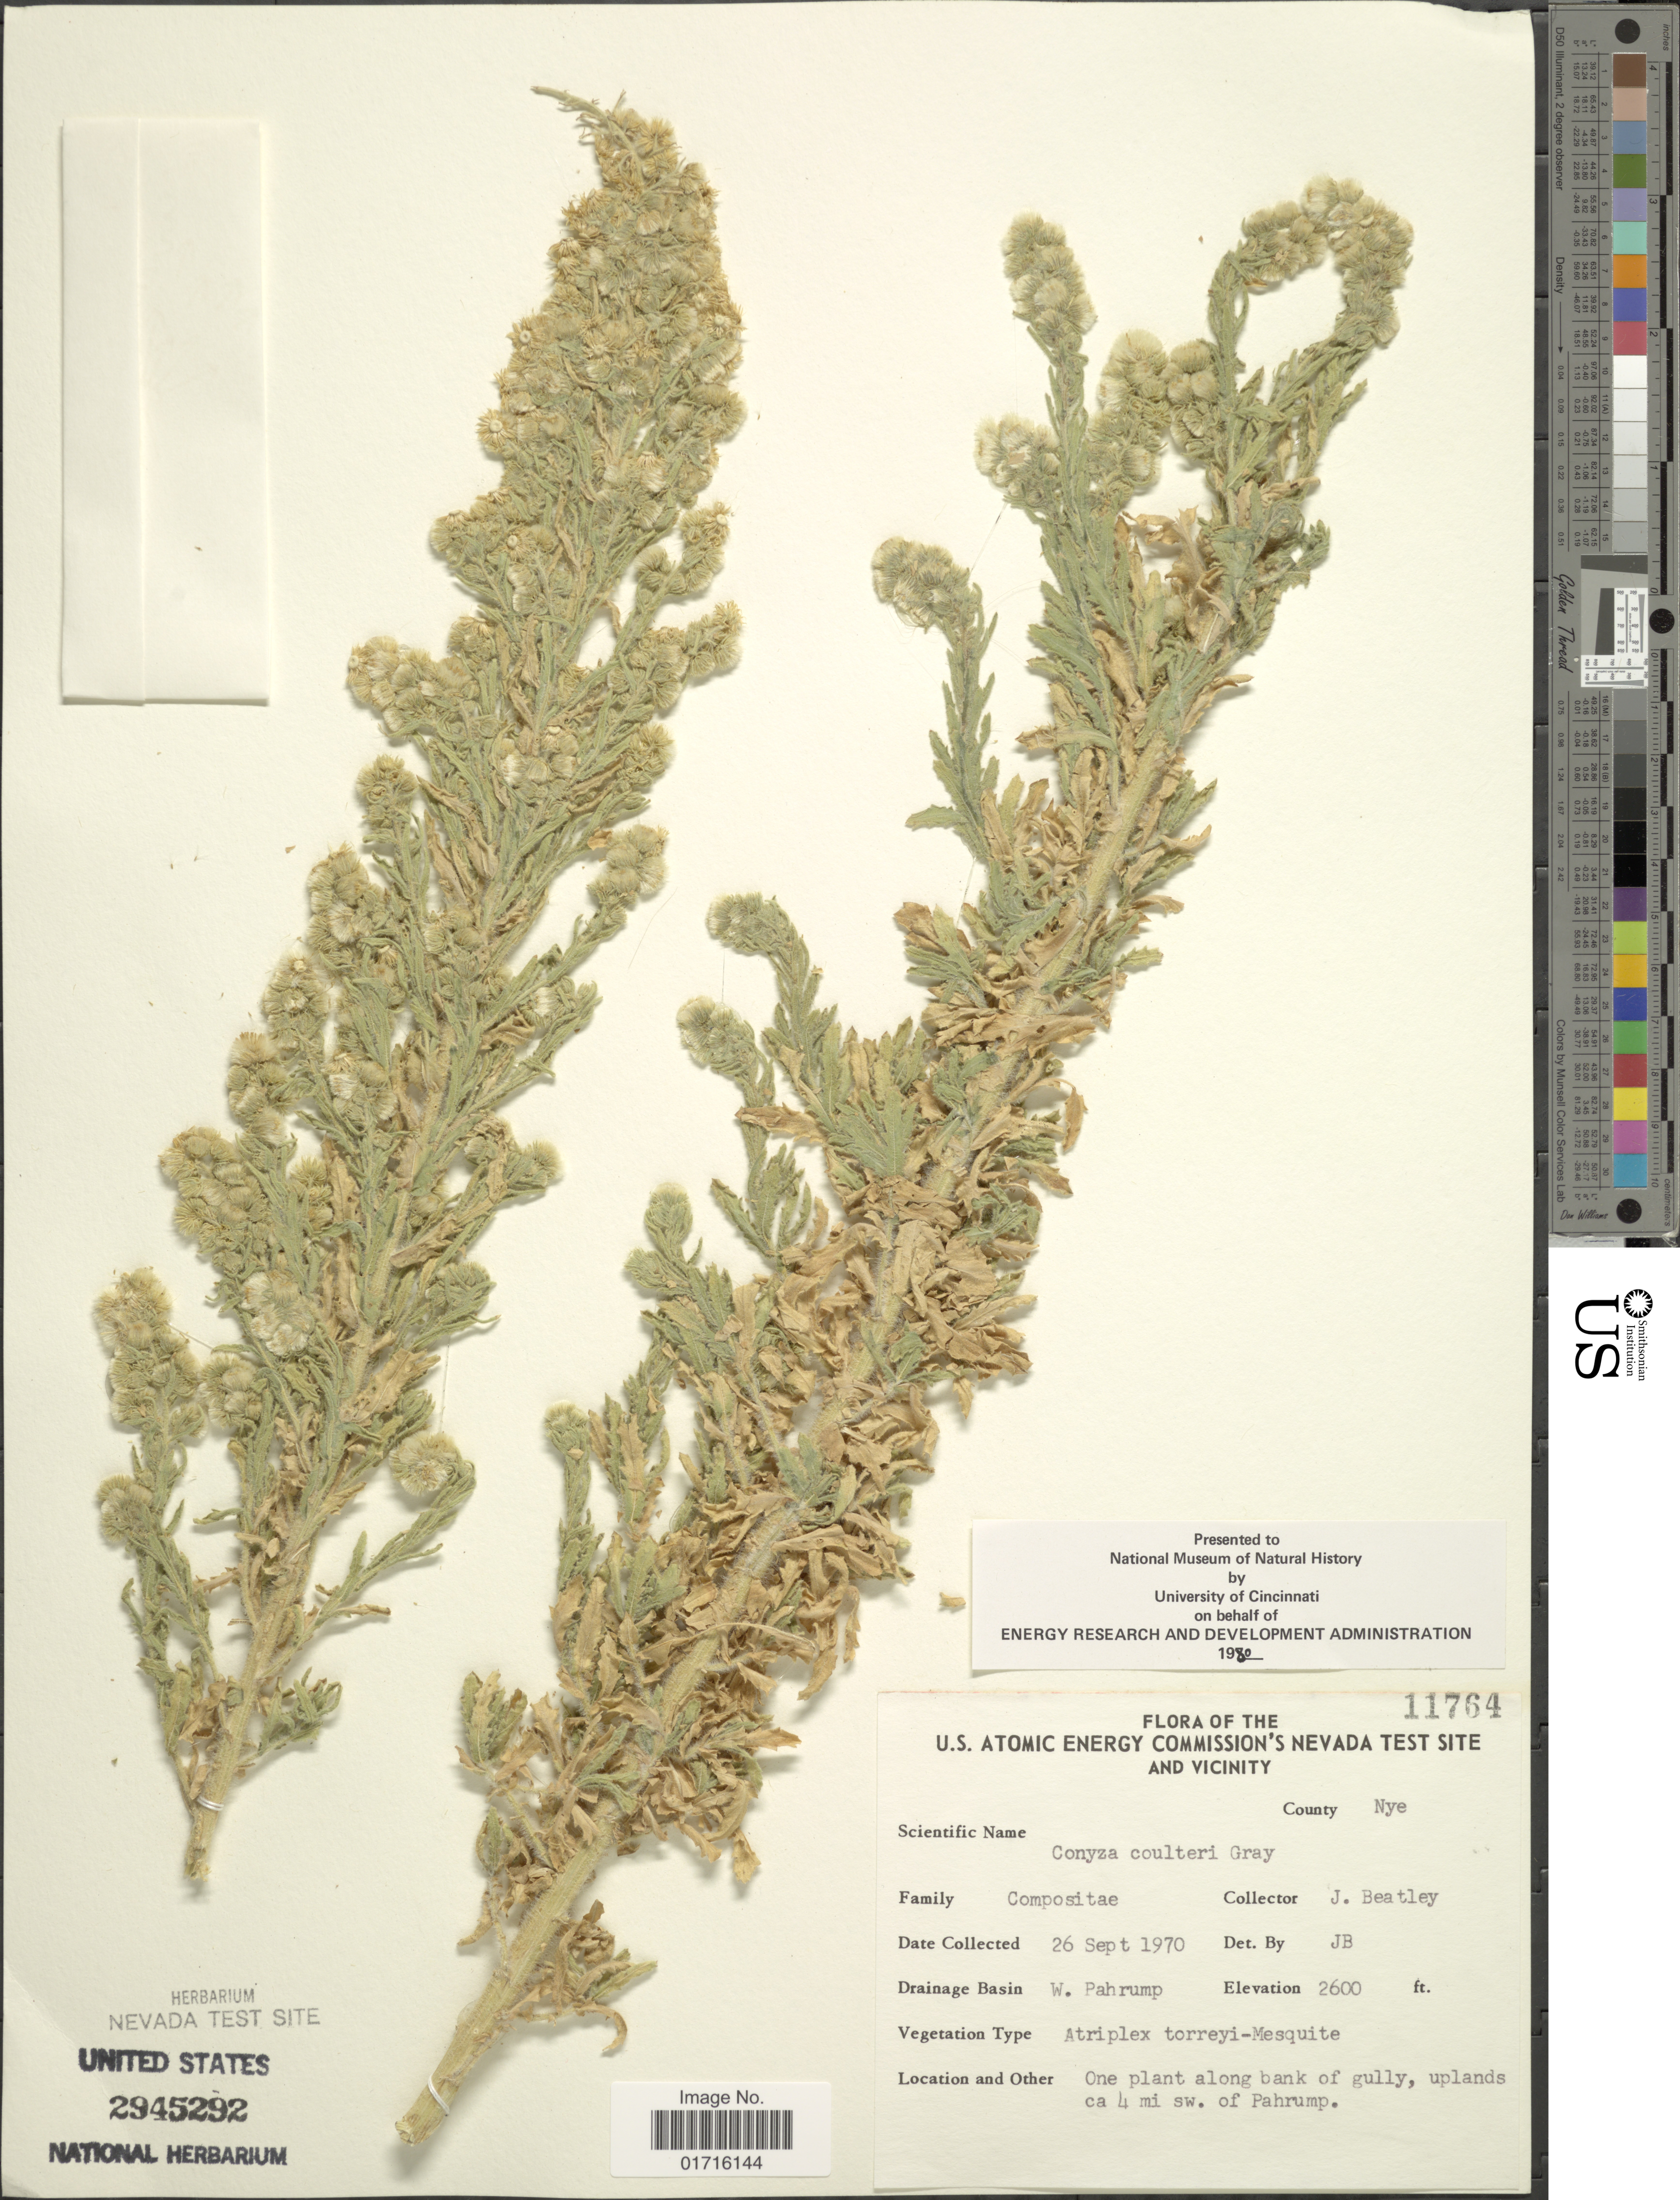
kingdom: Plantae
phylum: Tracheophyta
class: Magnoliopsida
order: Asterales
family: Asteraceae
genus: Conyza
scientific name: Conyza coulteri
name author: A. Gray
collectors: J. C. Beatley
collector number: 11764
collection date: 1970-09-26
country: United States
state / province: Nevada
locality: U.S. Atomic Energy Commission's Nevada Test Site and Vicinity, County Nye, W. Pahrump, One plant along bank of gully, uplands ca 4 mi sw. of Pahrump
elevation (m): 792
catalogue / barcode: US 2945292